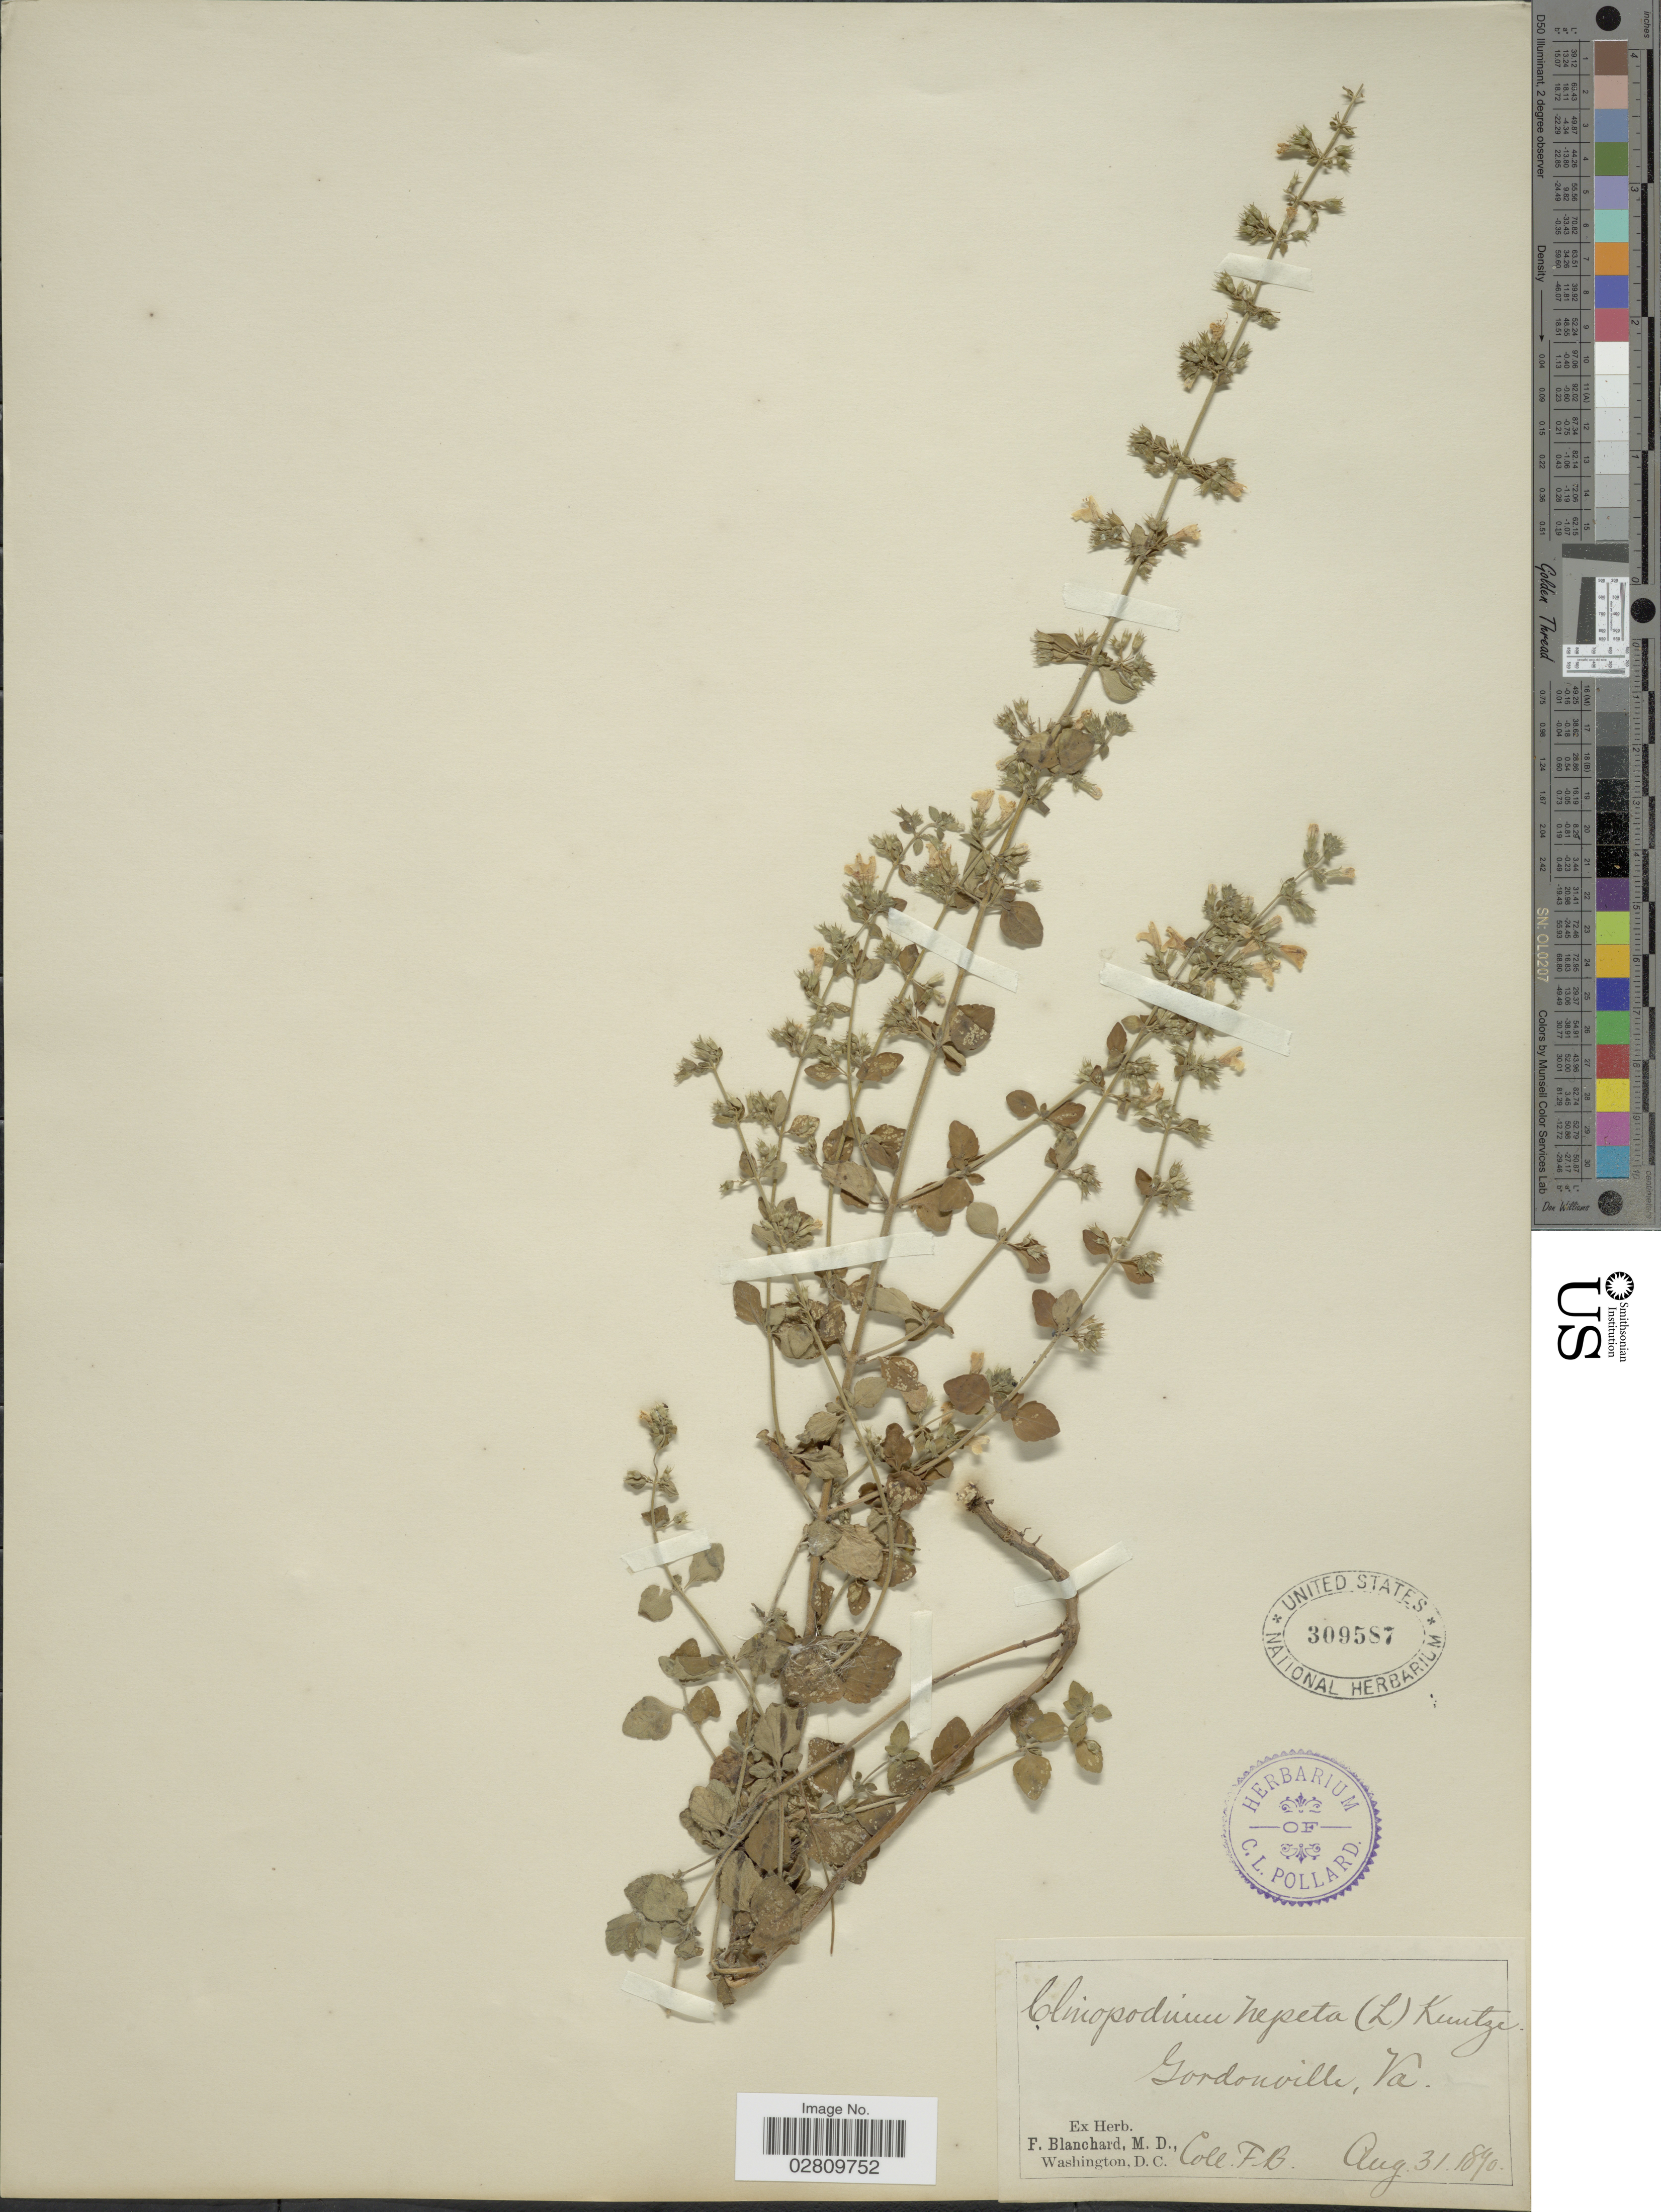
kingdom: Plantae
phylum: Tracheophyta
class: Magnoliopsida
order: Lamiales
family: Lamiaceae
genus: Clinopodium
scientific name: Clinopodium nepeta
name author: (L.) Kuntze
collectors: F. Blanchard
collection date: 1890-08-31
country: United States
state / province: Virginia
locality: Gordonville.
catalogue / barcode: US 309587